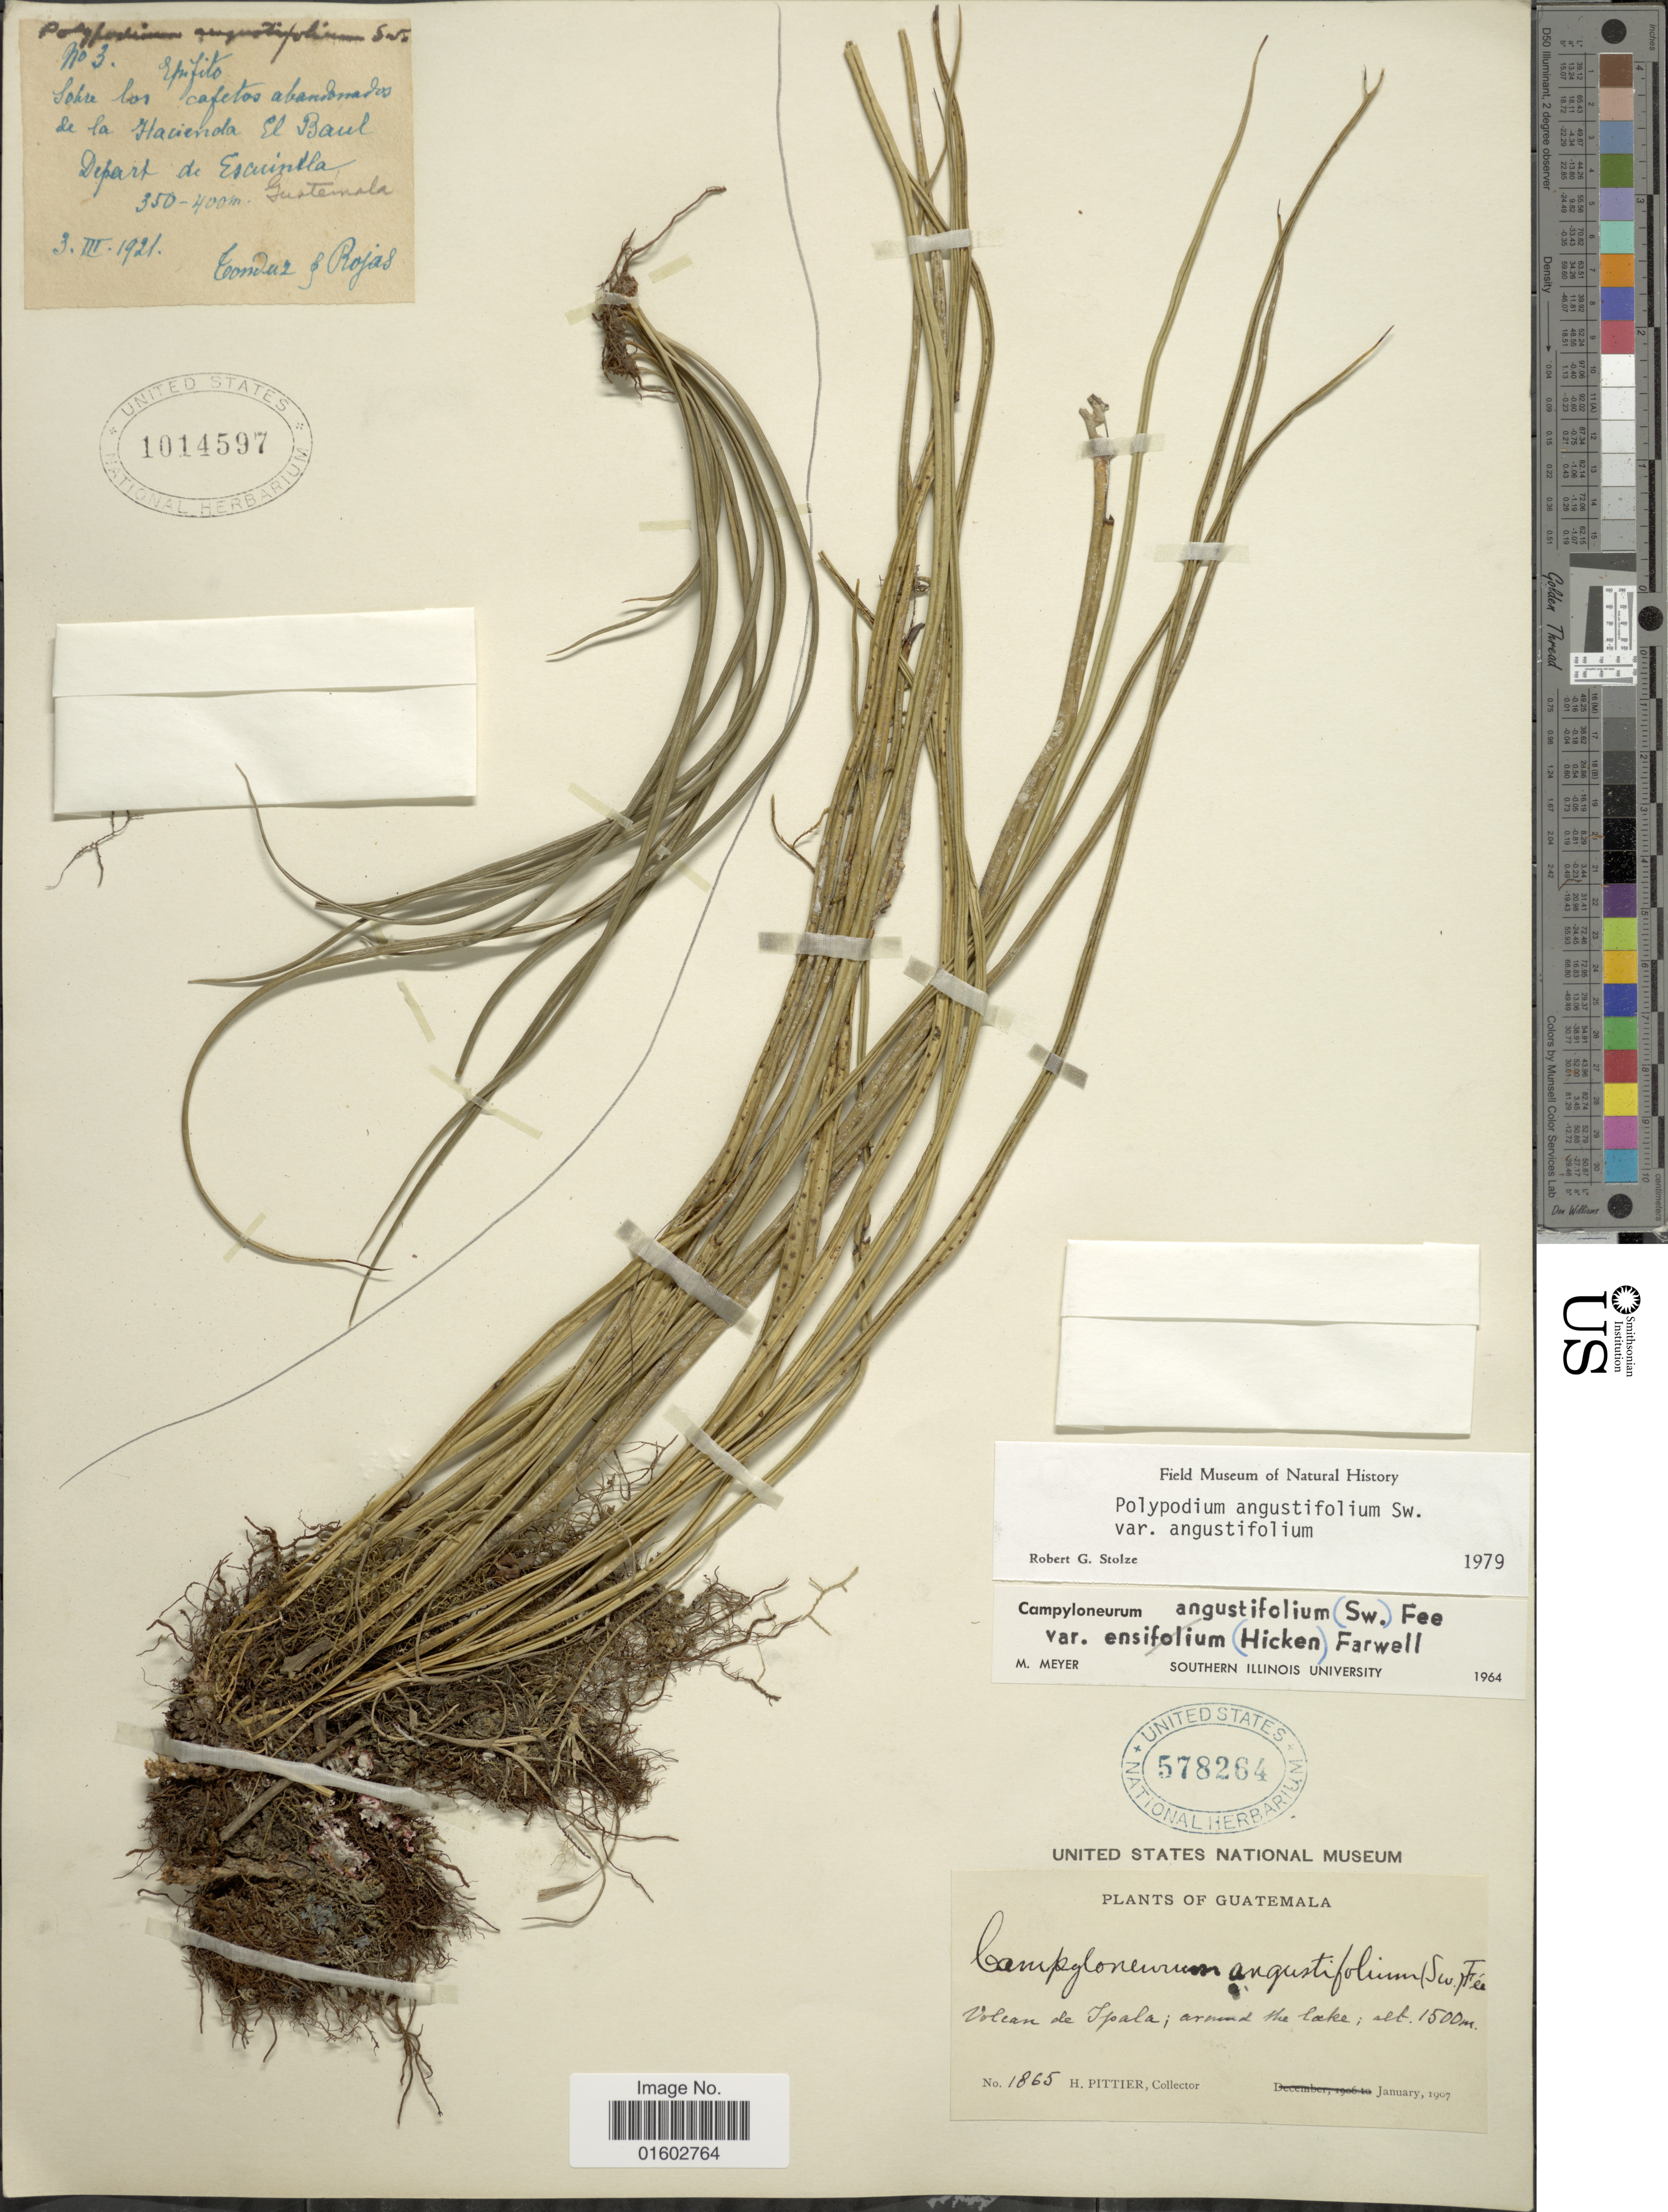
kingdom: Plantae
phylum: Tracheophyta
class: Polypodiopsida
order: Polypodiales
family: Polypodiaceae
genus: Campyloneurum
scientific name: Campyloneurum angustifolium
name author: (Sw.) Fée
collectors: A. Tonduz & Rojas, --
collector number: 3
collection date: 1921-03-03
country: Guatemala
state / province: Escuintla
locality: Sobre los cafetos abandonado de la Hacienda El Baul. Volcan de Ipala; around the lake.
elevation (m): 350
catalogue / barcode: US 1014597-2